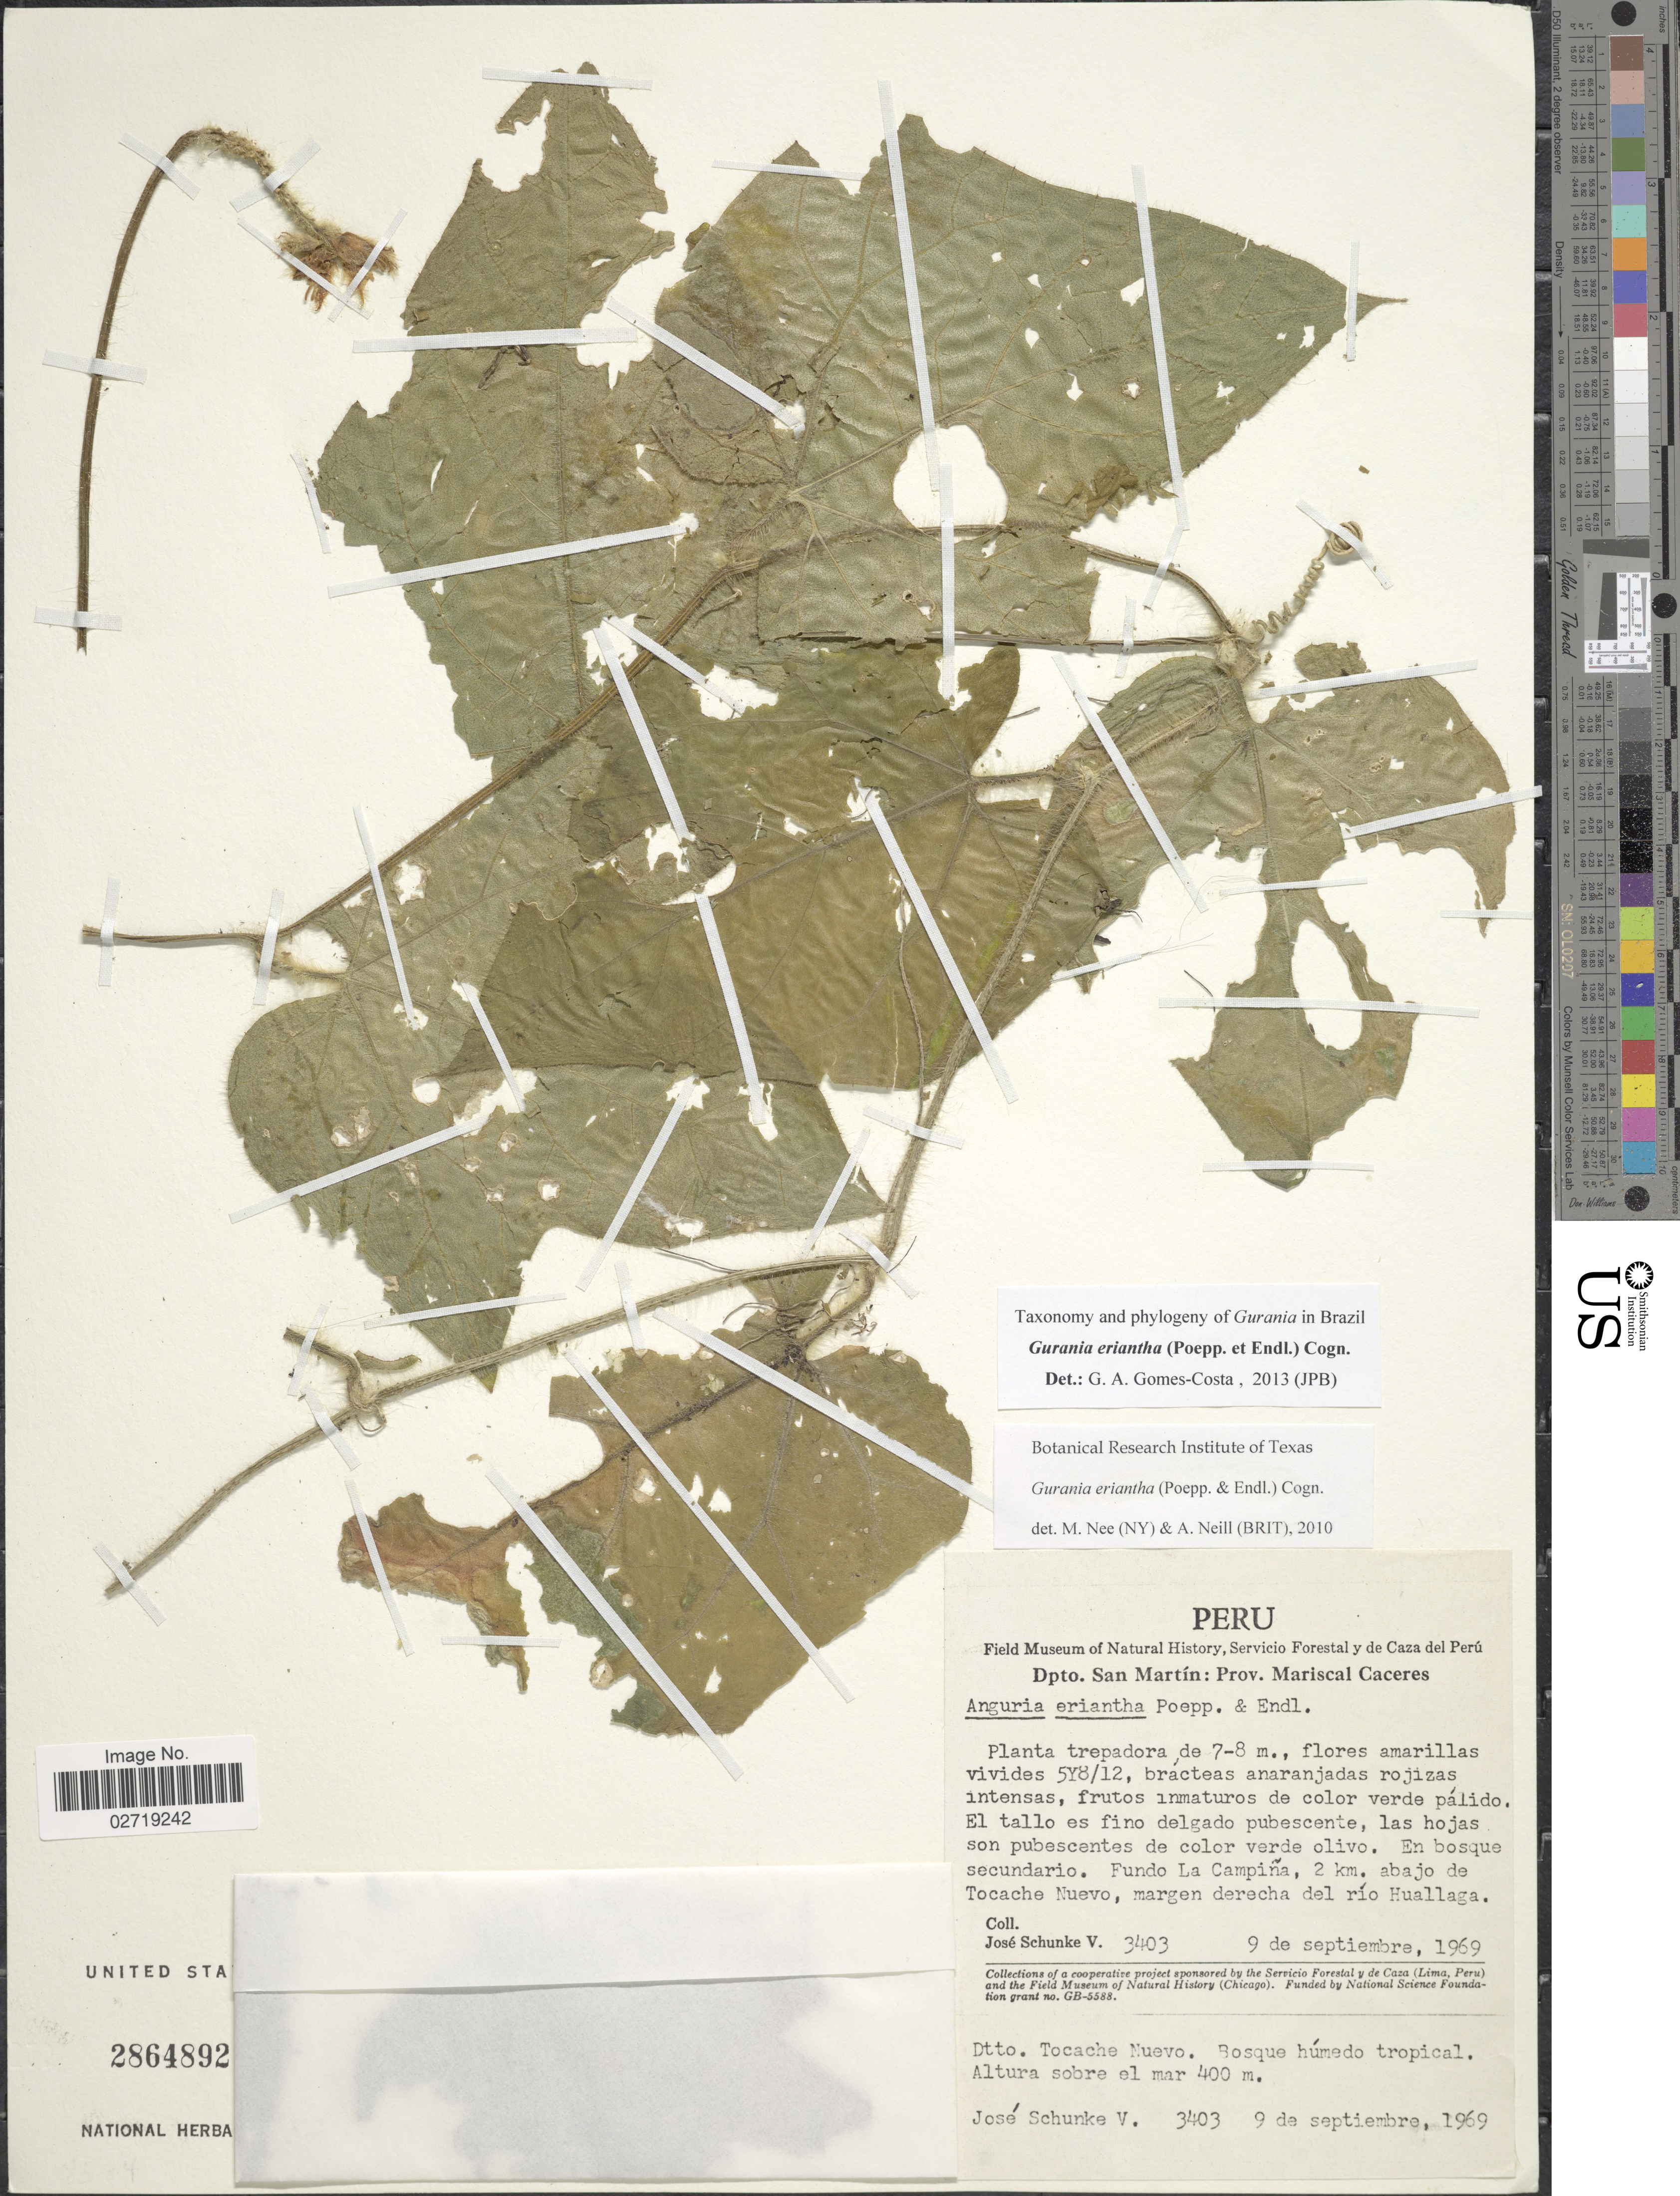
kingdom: Plantae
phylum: Tracheophyta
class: Magnoliopsida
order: Cucurbitales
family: Cucurbitaceae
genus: Gurania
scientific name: Gurania eriantha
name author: (Poepp. & Endl.) Cogn.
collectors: J. Schunke Vigo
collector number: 3403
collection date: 1969-09-09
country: Peru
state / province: San Martín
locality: Prov. Mariscal Caceres. Fundo La Campina, 2 km. abajo de Tocache Nuevo, margen derecha del rio Huallaga. Dtto. Tocache Nuevo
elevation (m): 400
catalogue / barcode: US 2864892